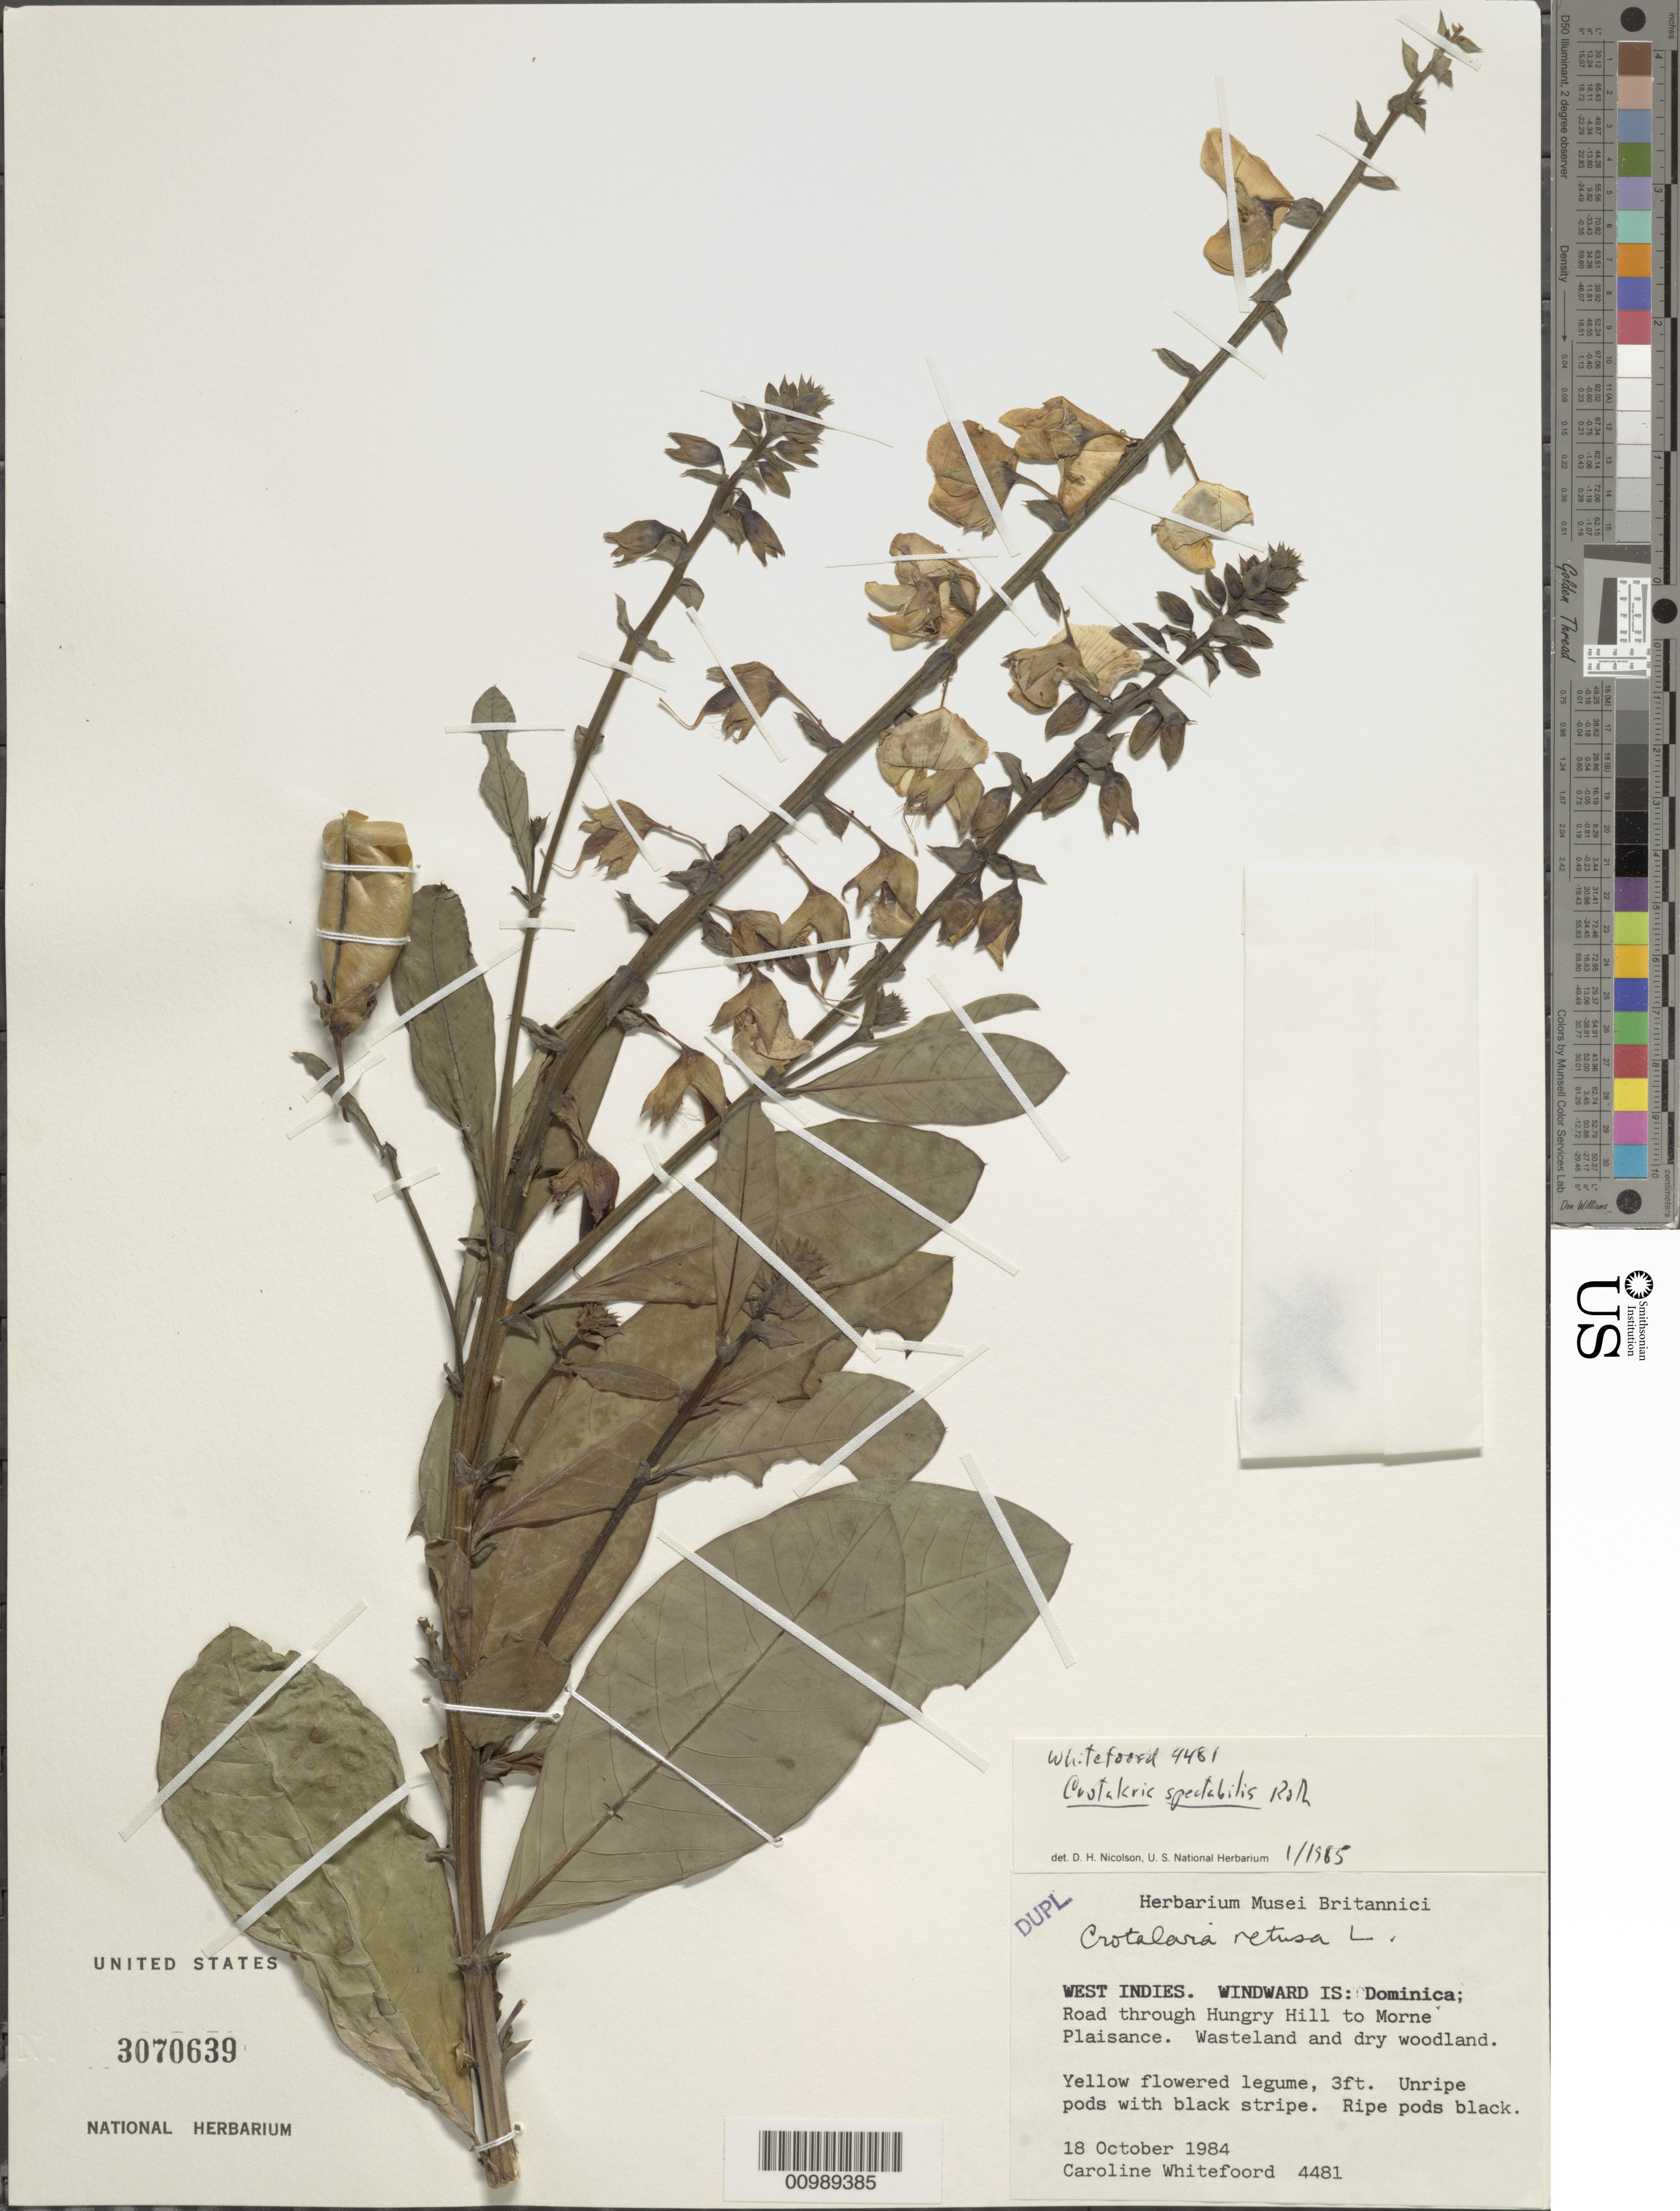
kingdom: Plantae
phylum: Tracheophyta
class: Magnoliopsida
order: Fabales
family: Fabaceae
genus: Crotalaria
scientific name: Crotalaria spectabilis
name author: Roth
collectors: C. Whitefoord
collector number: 4481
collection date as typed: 18 Oct 1984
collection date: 1984-10-18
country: Dominica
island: Dominica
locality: Windward island. Road through Hungry Hill to Morne Plaisance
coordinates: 0 N, 0 E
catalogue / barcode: US 3070639